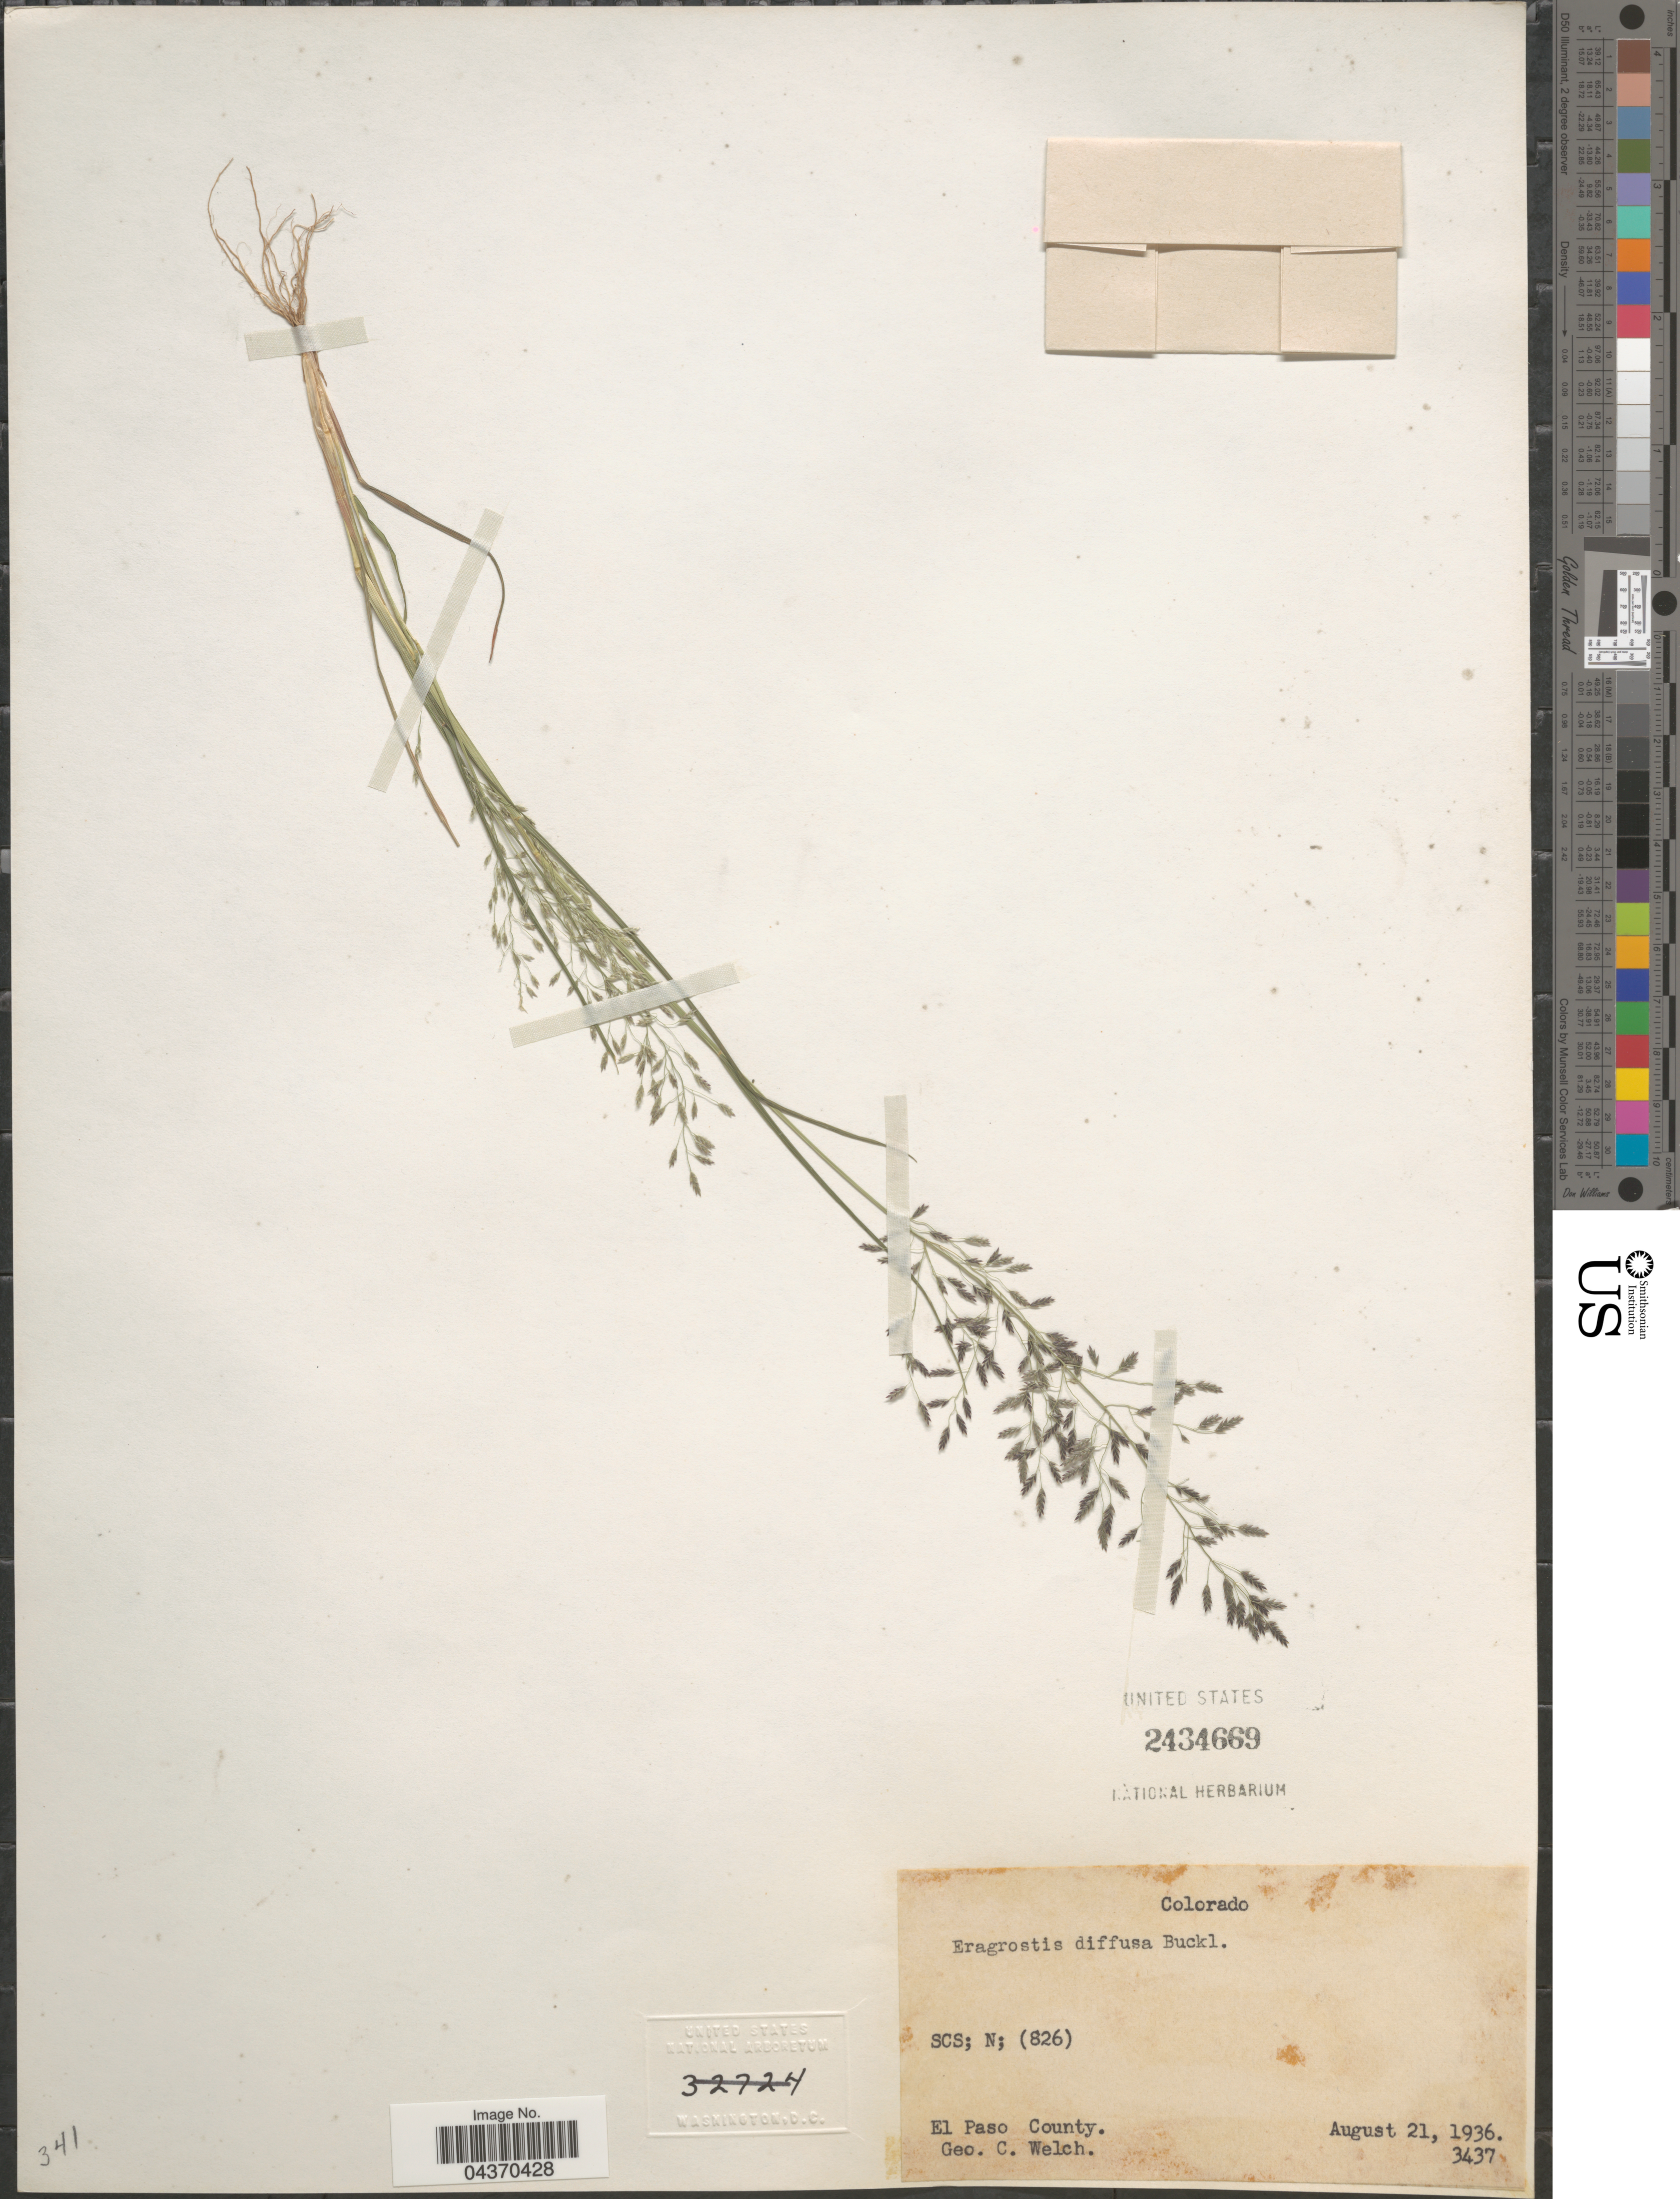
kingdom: Plantae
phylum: Tracheophyta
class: Liliopsida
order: Poales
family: Poaceae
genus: Eragrostis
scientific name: Eragrostis pectinacea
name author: (Michx.) Nees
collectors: G. Welch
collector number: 3437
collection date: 1936-08-21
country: United States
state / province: Colorado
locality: SCS; N; (826). El Paso County.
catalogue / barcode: US 2434669